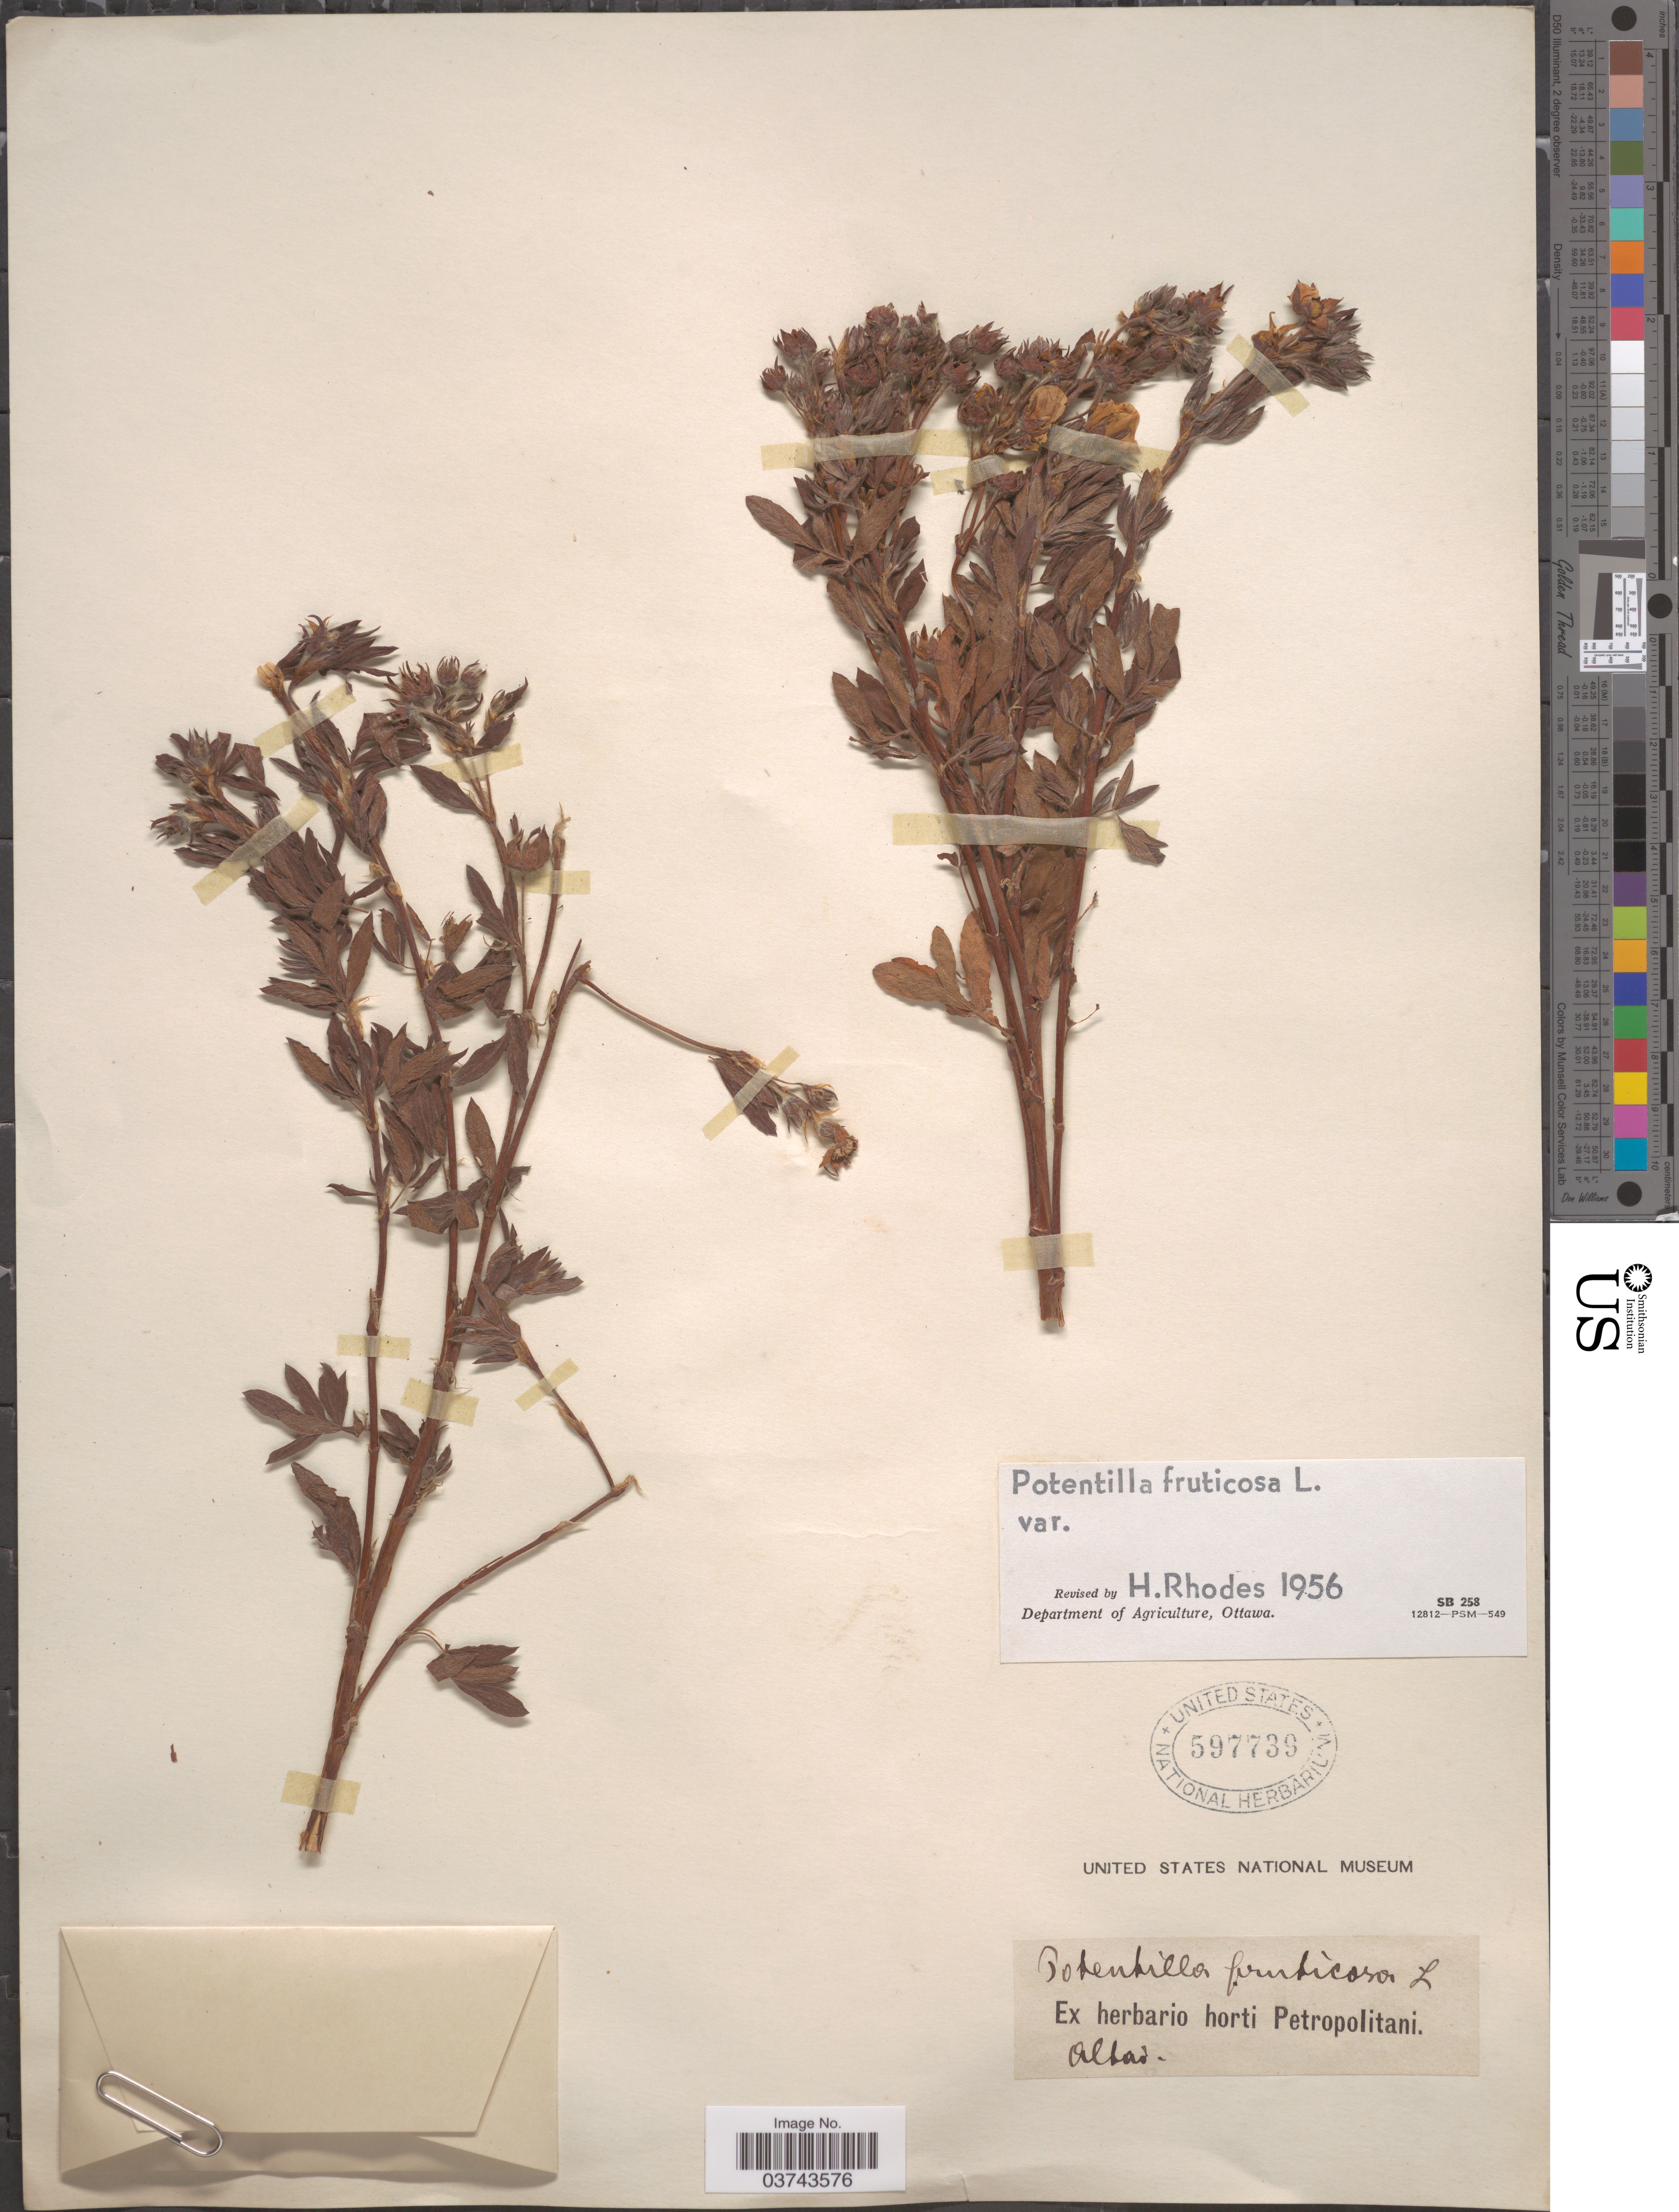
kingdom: Plantae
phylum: Tracheophyta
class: Magnoliopsida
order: Rosales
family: Rosaceae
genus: Dasiphora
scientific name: Dasiphora fruticosa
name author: (L.) Rydb.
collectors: ex herb. horti Petropolitani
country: Russian Federation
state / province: Altai Republic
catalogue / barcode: US 597739